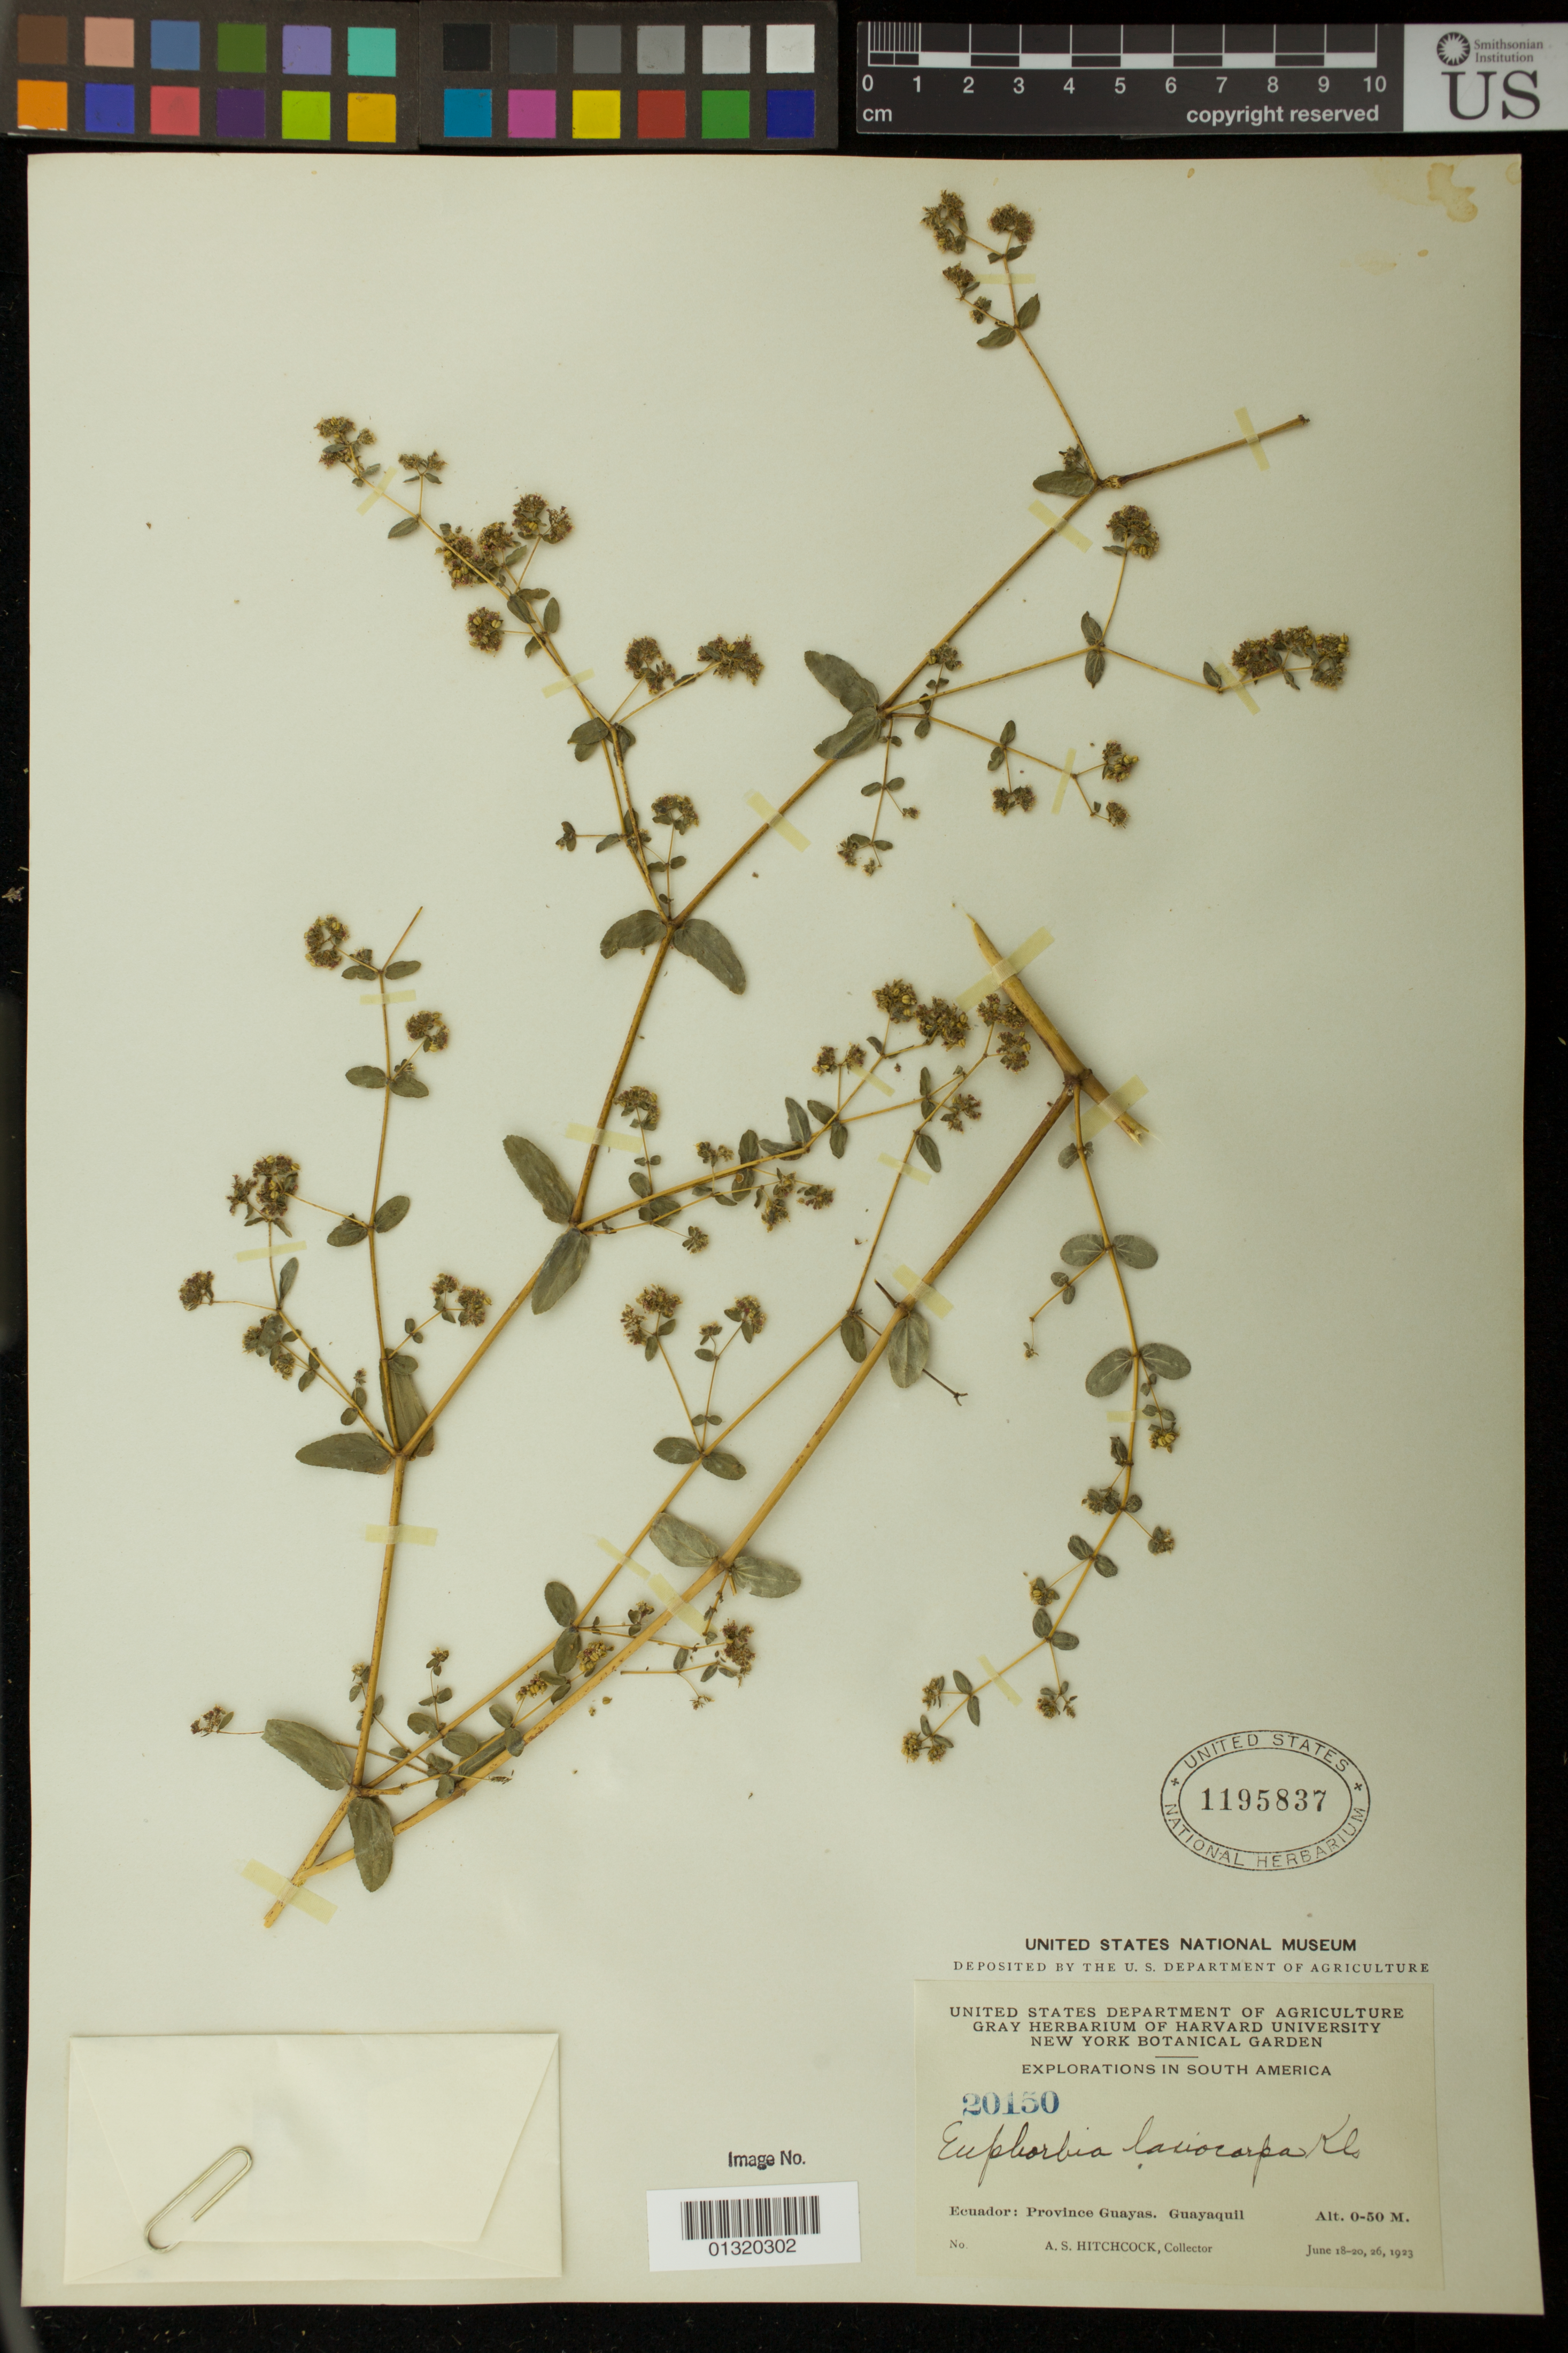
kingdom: Plantae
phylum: Tracheophyta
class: Magnoliopsida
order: Malpighiales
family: Euphorbiaceae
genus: Euphorbia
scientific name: Euphorbia lasiocarpa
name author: Klotzsch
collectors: A. S. Hitchcock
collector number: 20150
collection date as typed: June 18-20, 26, 1923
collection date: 1923-06-18/1923-06-26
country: Ecuador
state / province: Guayas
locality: Guayaquil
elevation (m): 0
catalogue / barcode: US 1195837